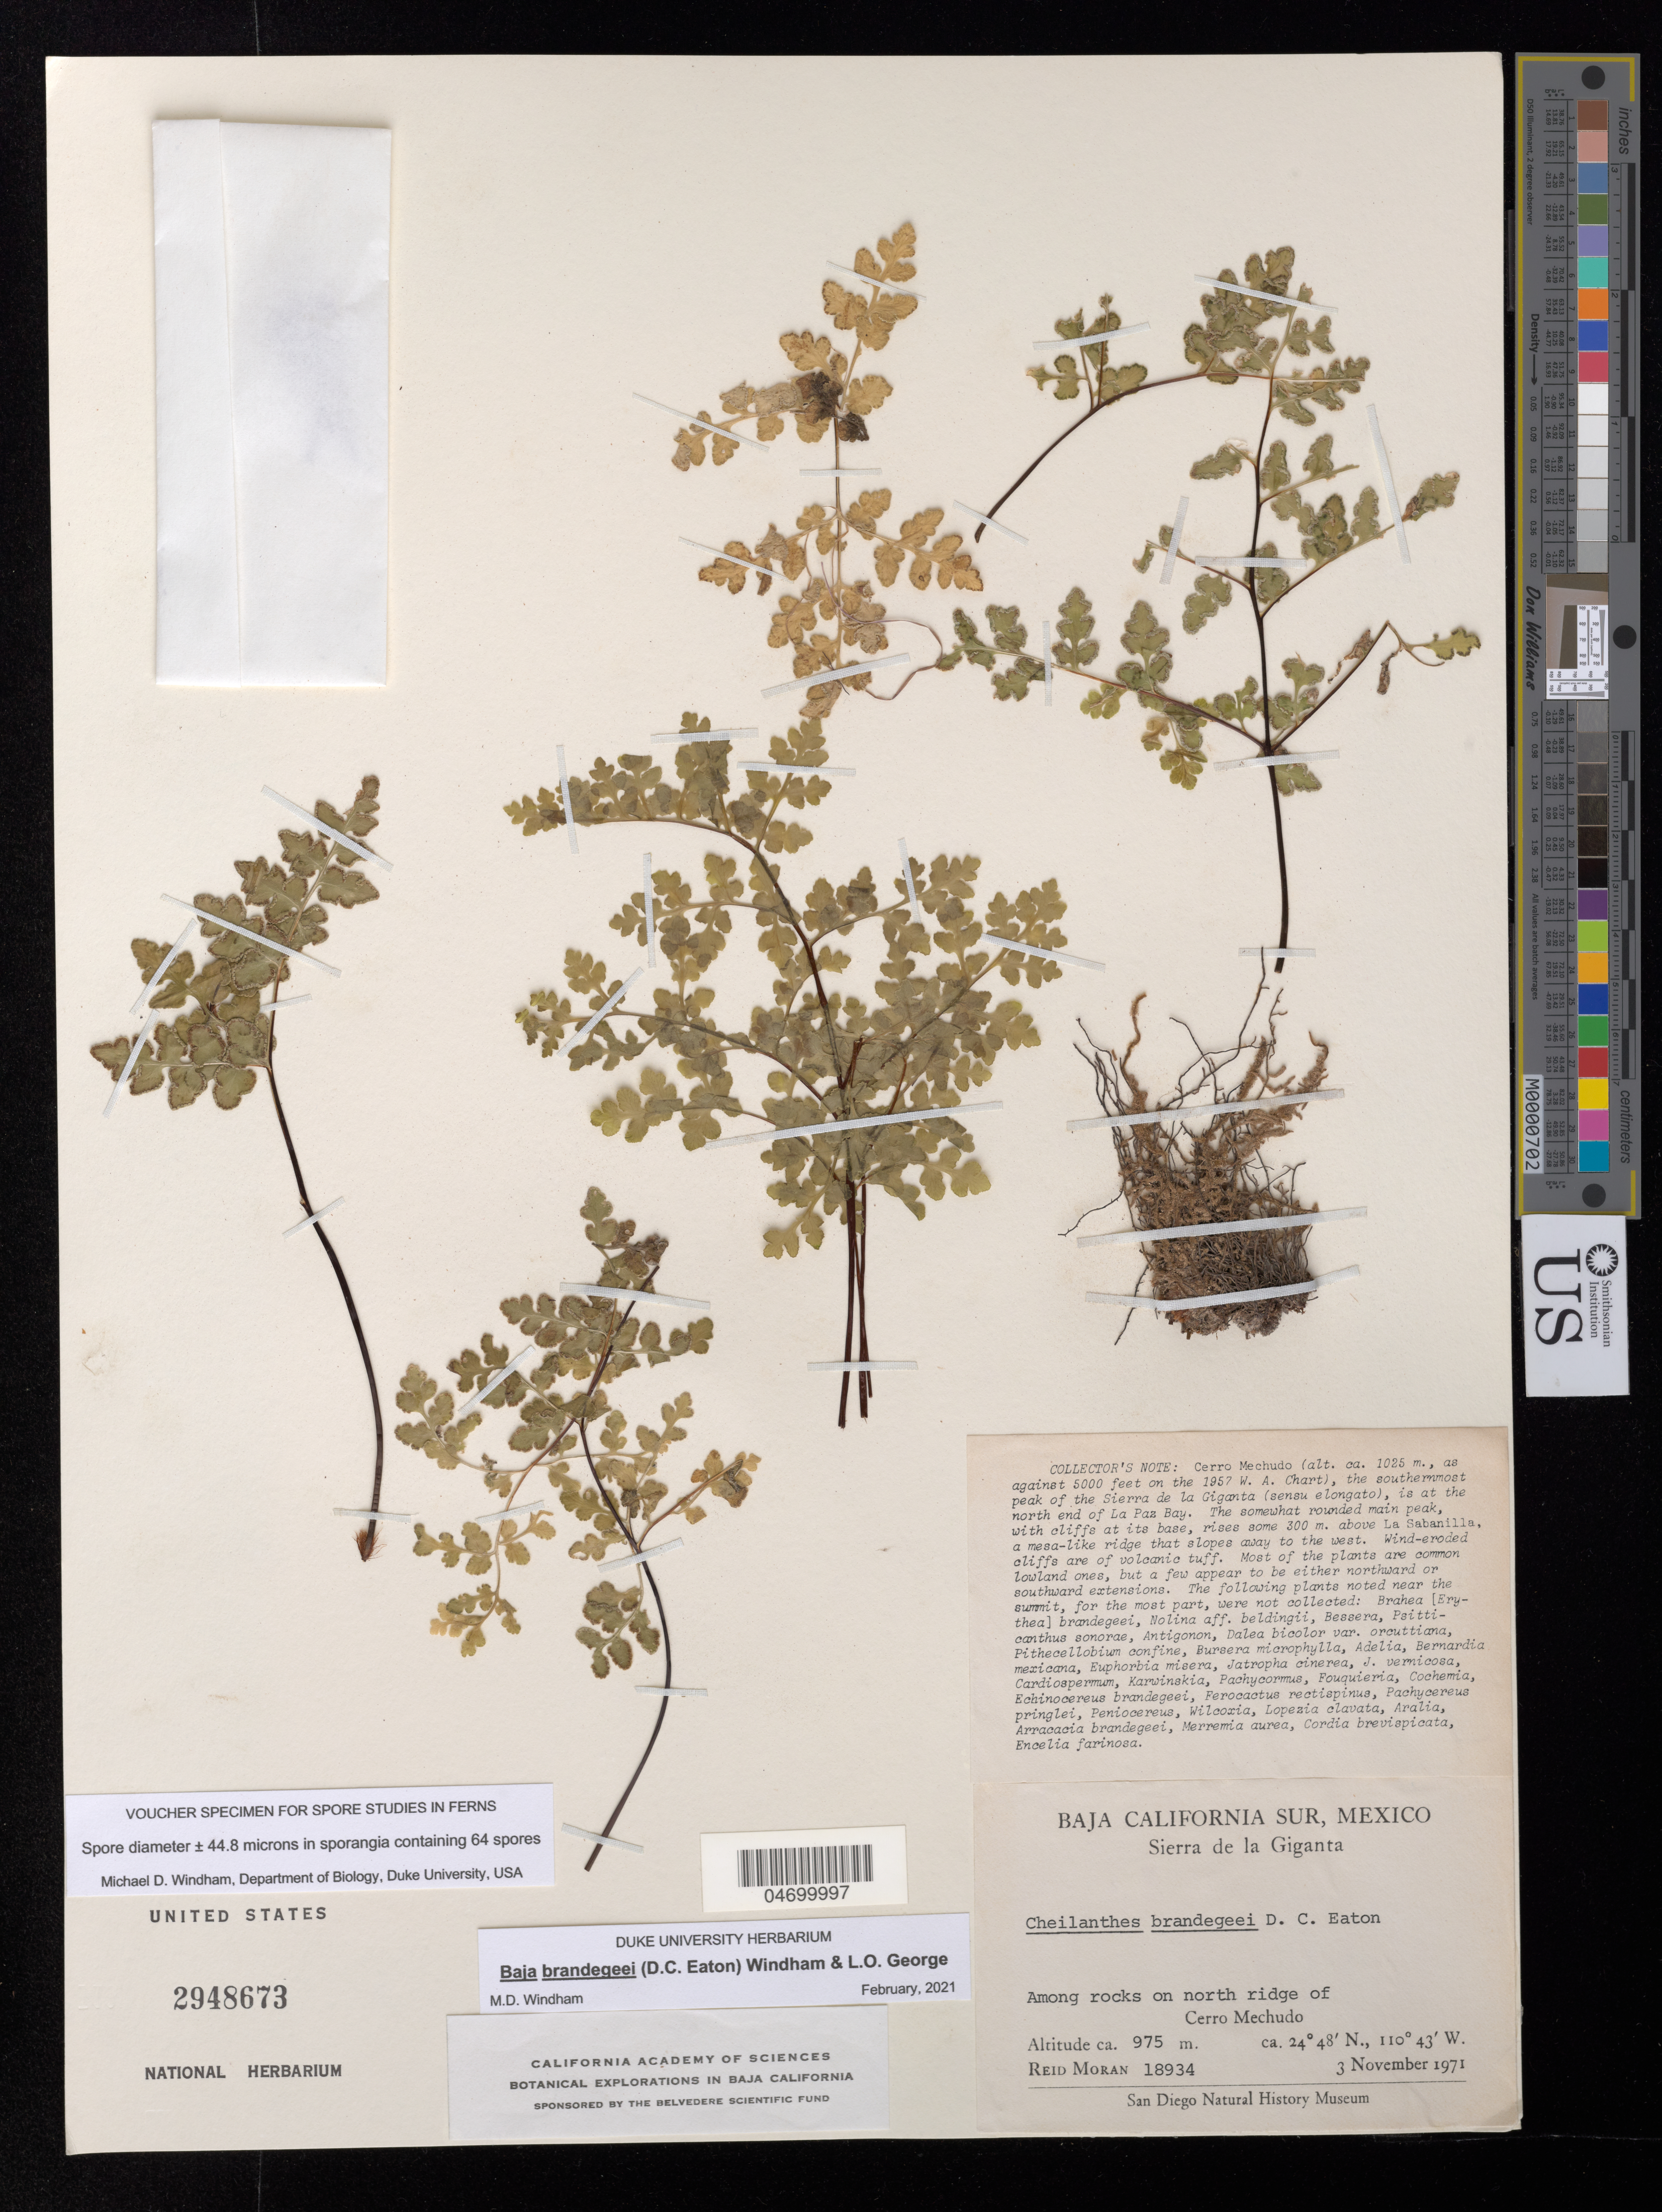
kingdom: Plantae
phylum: Tracheophyta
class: Polypodiopsida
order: Polypodiales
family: Pteridaceae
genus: Baja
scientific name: Baja brandegeei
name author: (D.C. Eaton) Windham & L.O. George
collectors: R. Moran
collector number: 18934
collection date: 1971-11-03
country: Mexico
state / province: Baja California Sur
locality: Sierra de la Giganta. Among rocks on north ridge of Cerro Mechudo.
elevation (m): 975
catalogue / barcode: US 2948673